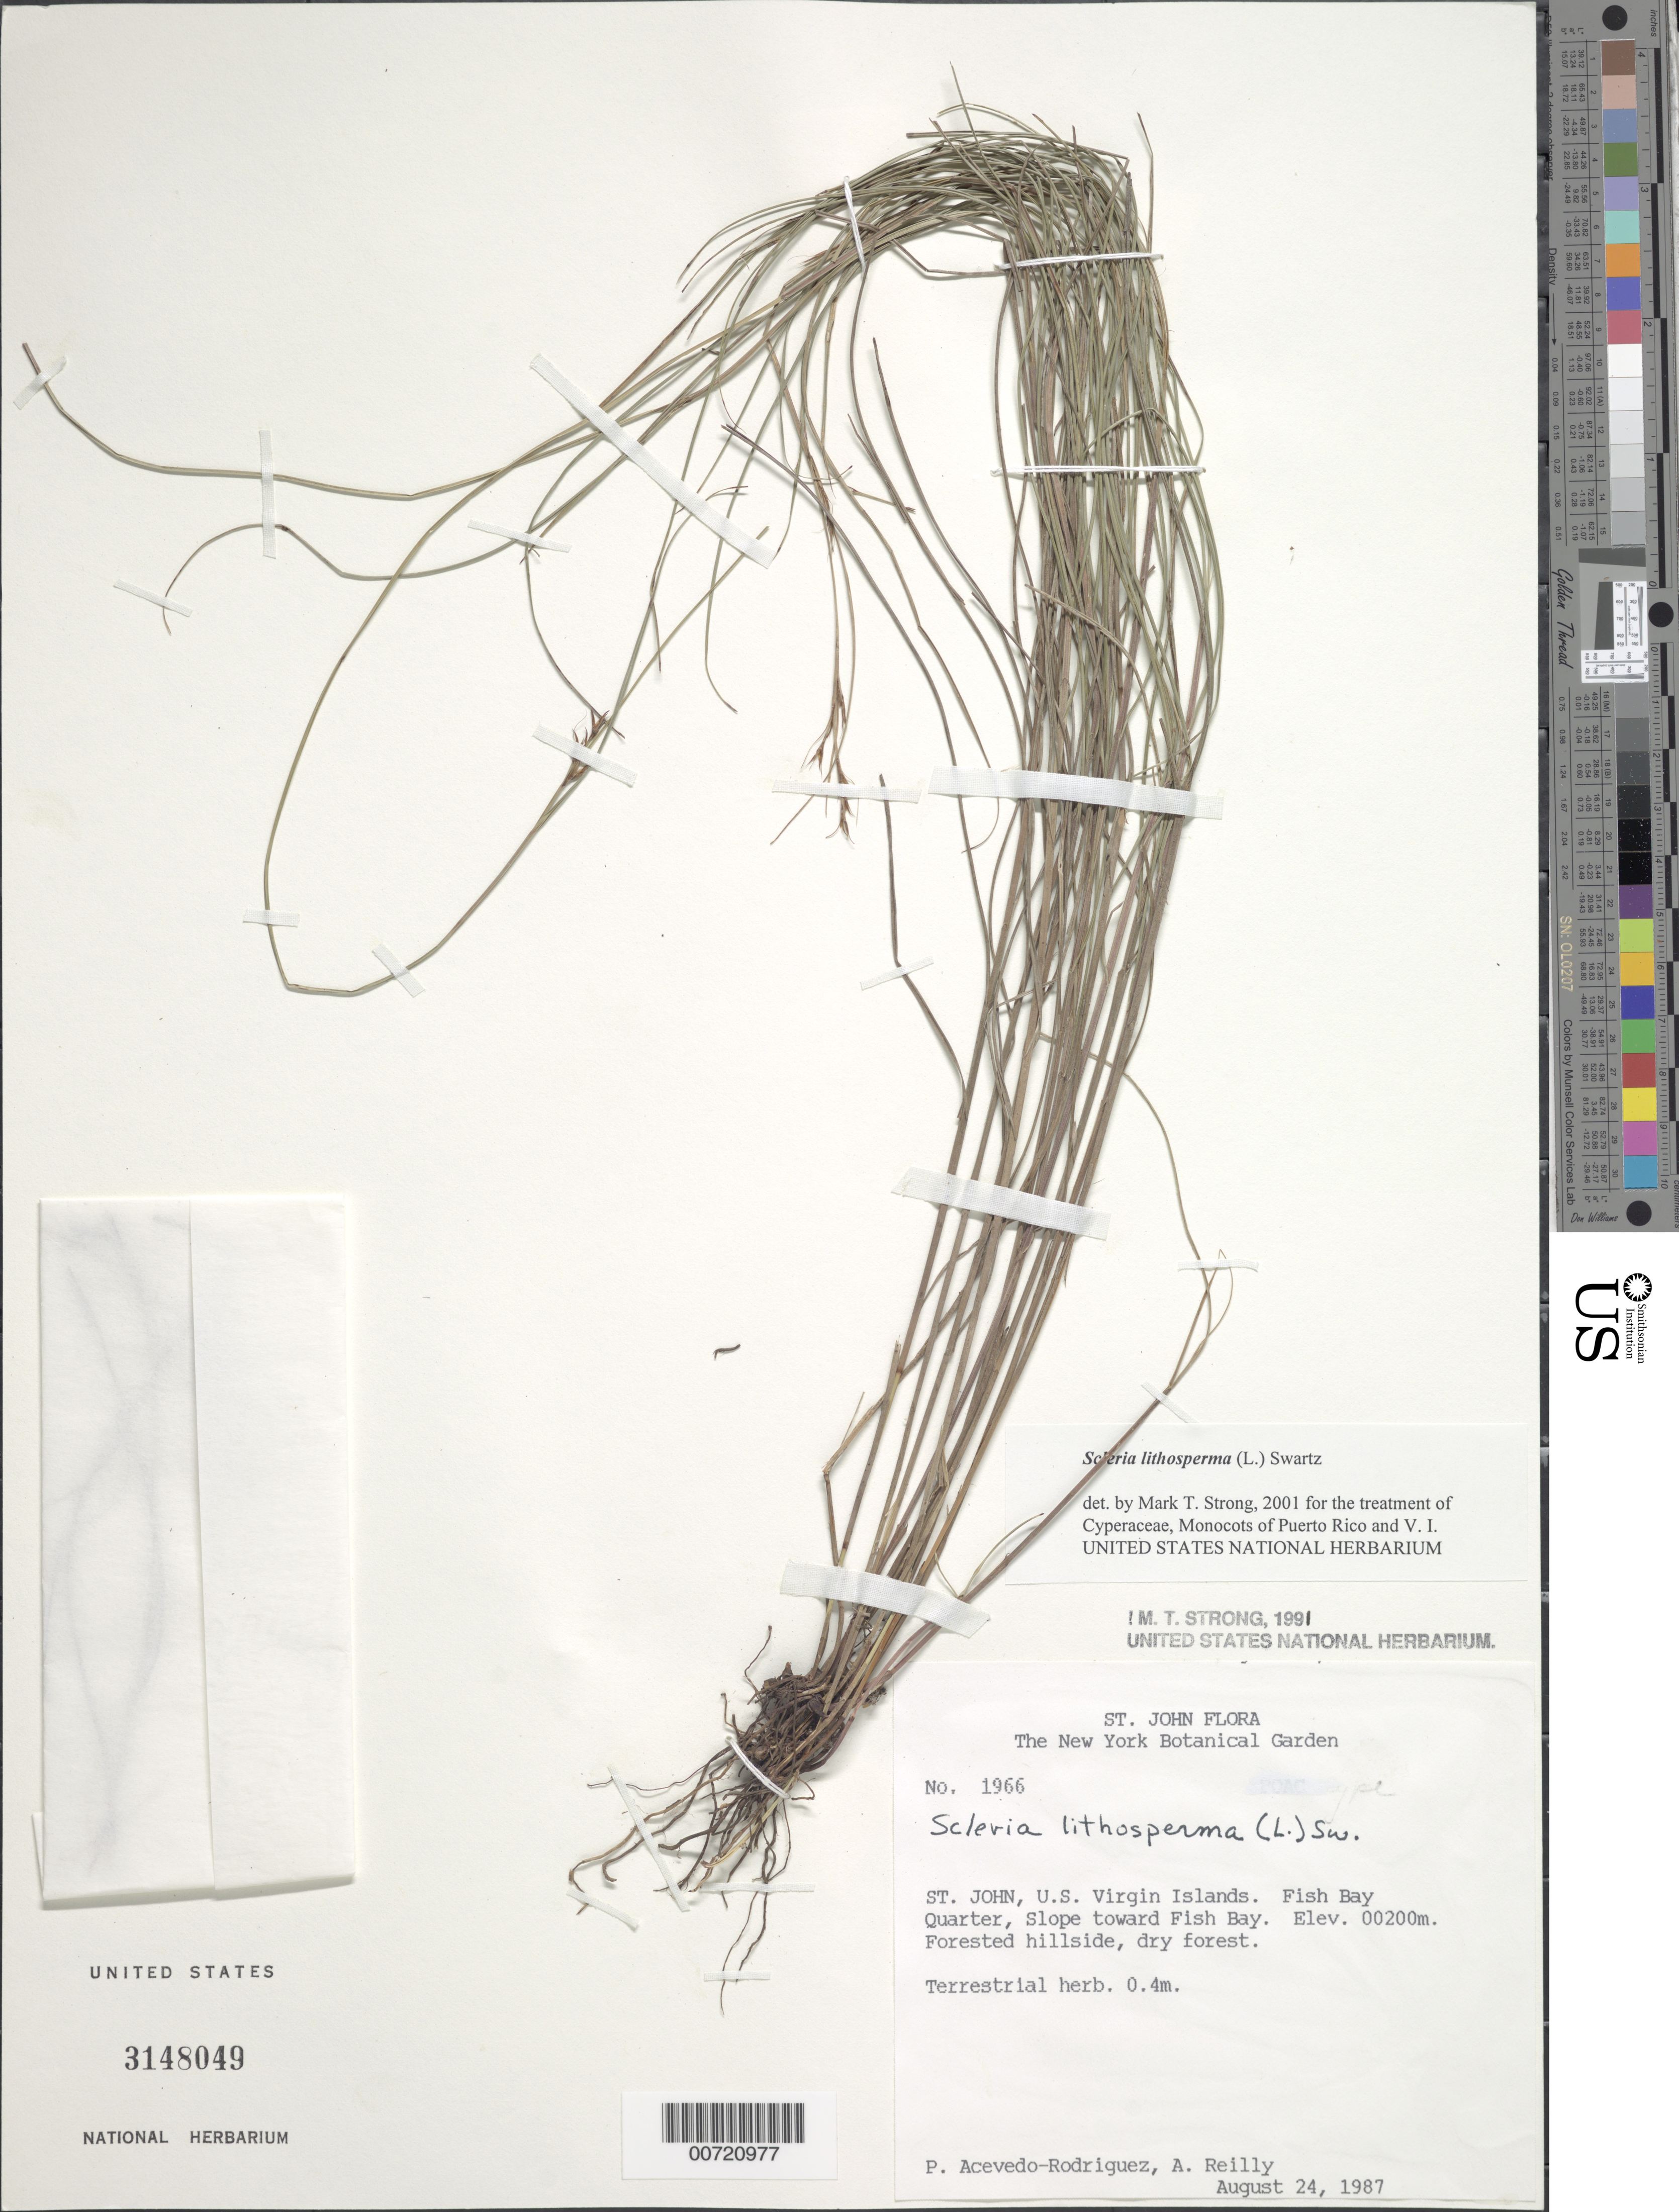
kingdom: Plantae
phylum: Tracheophyta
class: Liliopsida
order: Poales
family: Cyperaceae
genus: Scleria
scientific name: Scleria lithosperma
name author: (L.) Sw.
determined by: Strong, M. T., (US), Smithsonian Institution - National Museum of Natural History (UNITED STATES)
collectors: P. Acevedo-Rodr. & A. Reilly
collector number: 1966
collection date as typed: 24 Aug 1987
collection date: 1987-08-24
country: U.S. Virgin Islands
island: St. John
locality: Reef Bay Quarter; Slope toward Fish Bay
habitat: Forested hillside, dry forest.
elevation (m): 200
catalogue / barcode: US 3148049